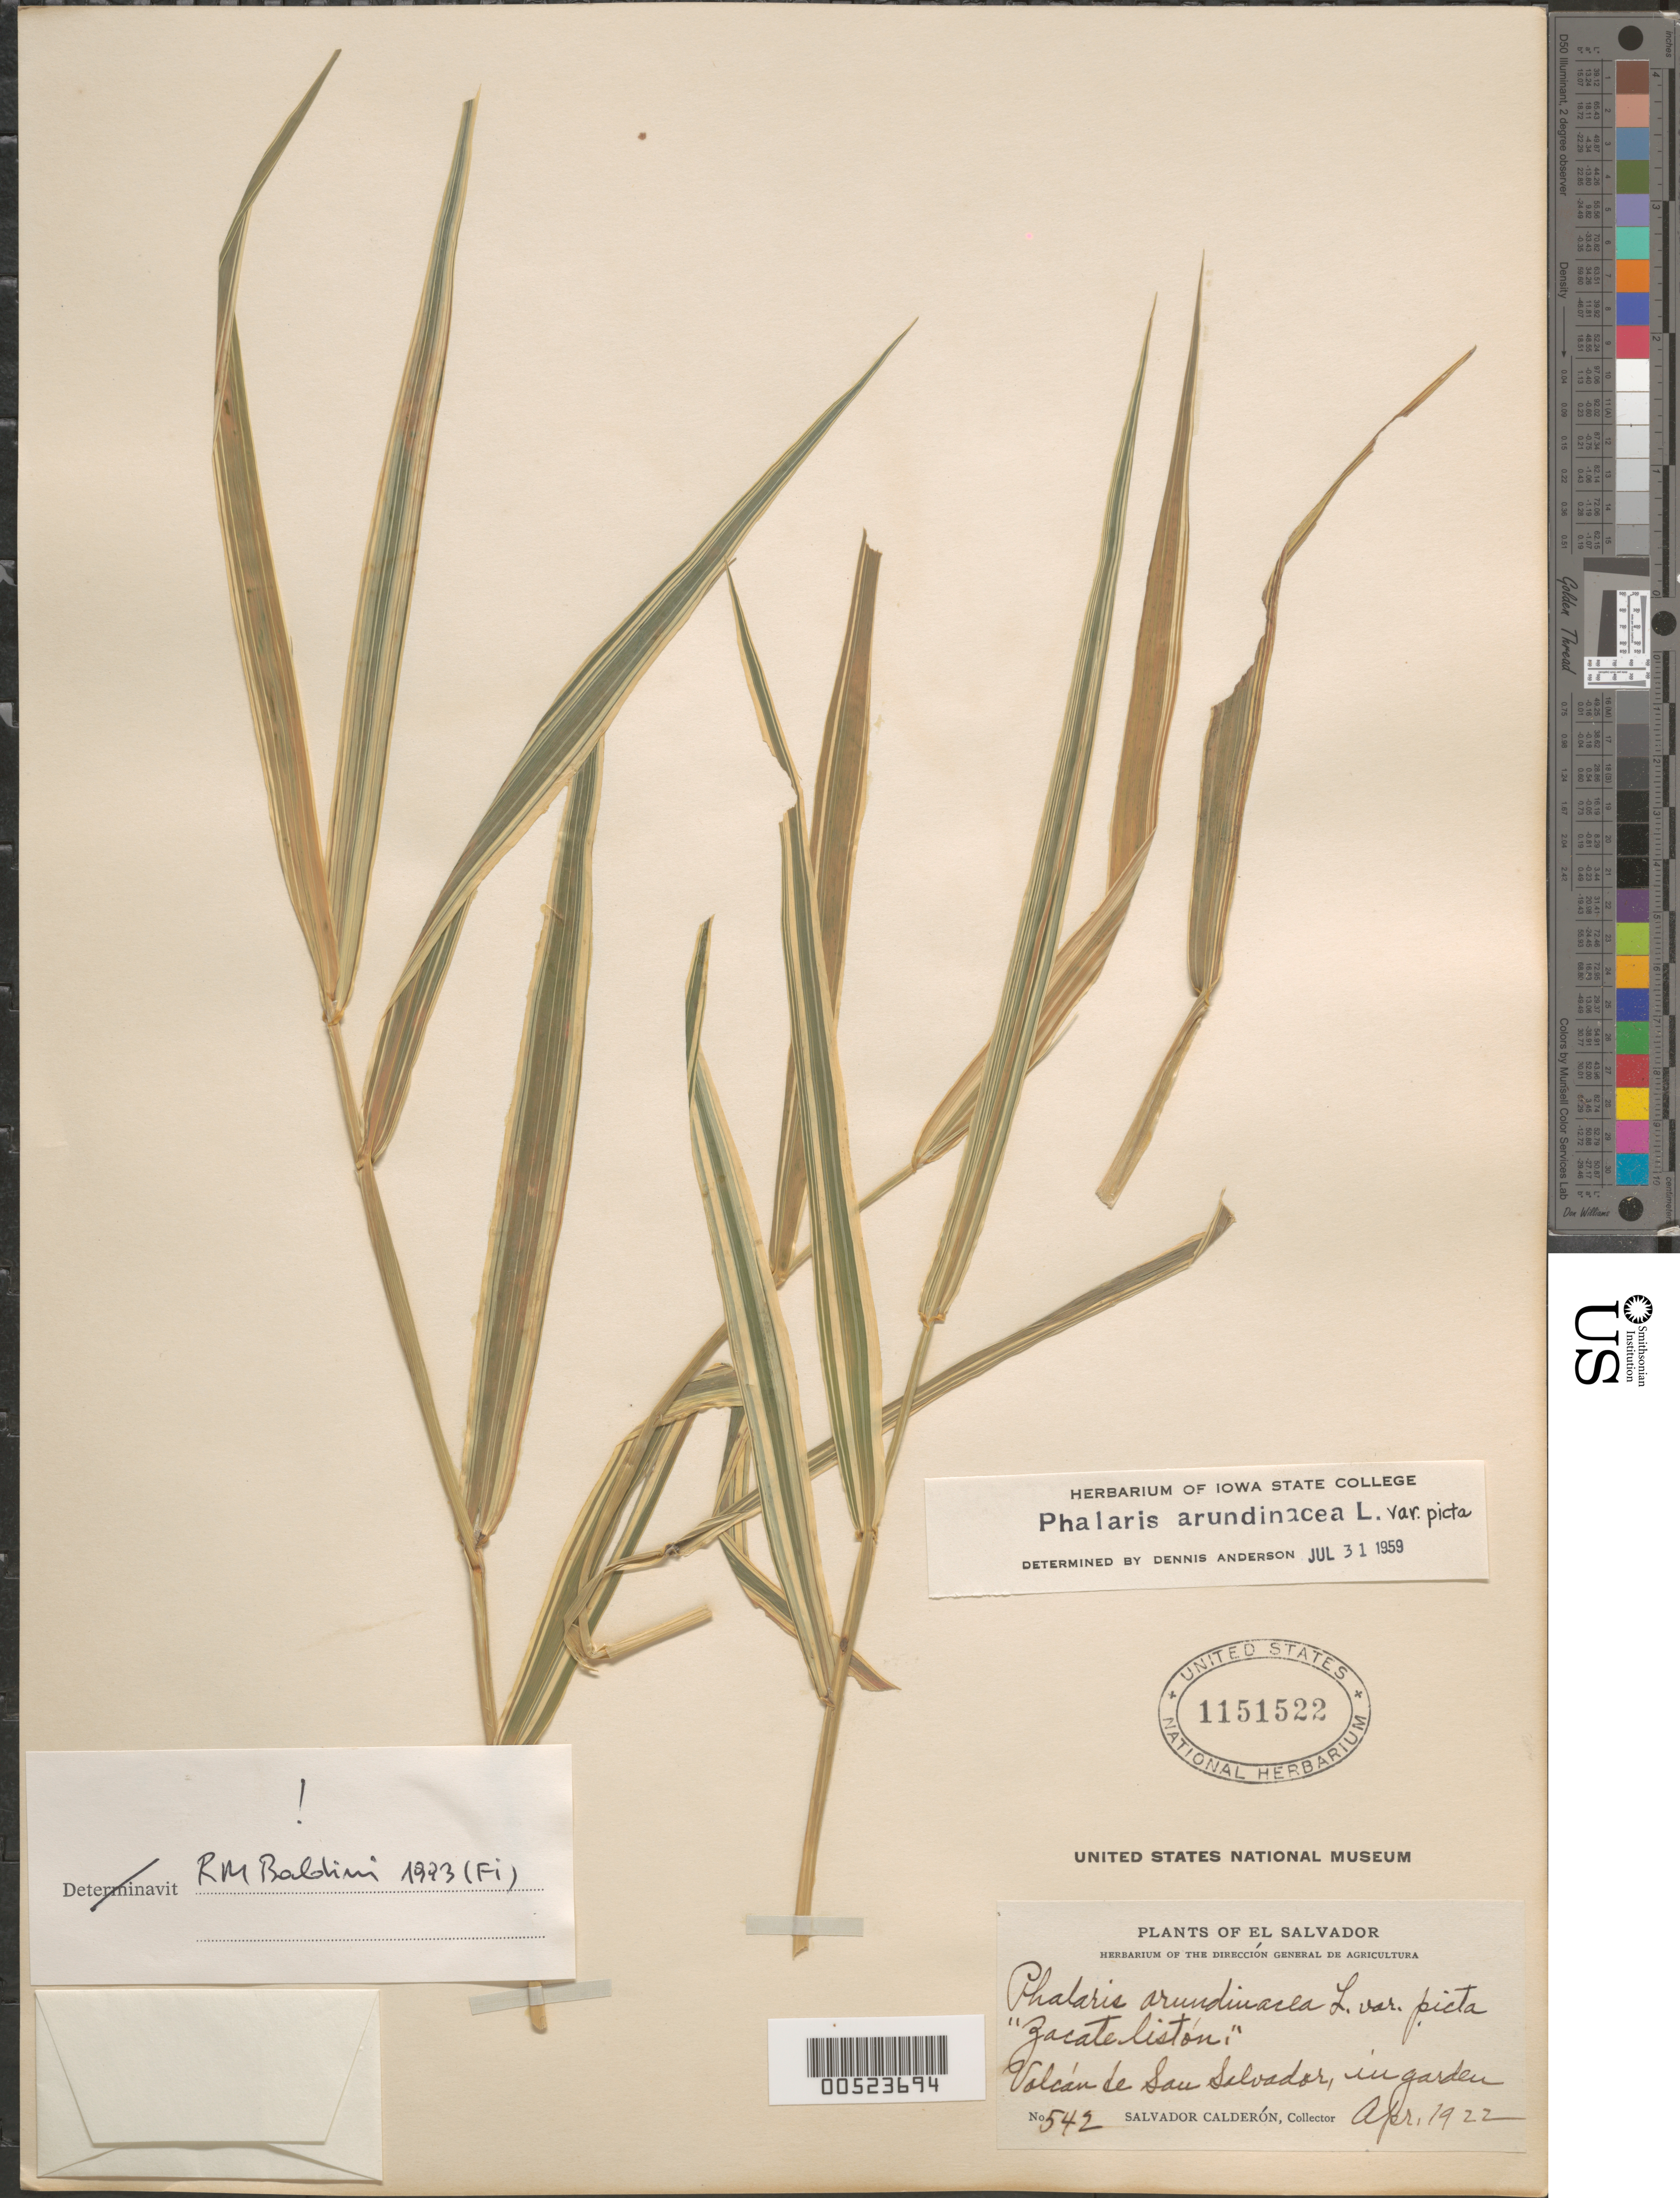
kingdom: Plantae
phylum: Tracheophyta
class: Liliopsida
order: Poales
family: Poaceae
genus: Phalaris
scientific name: Phalaris arundinacea var. picta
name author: Lam.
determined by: Anderson, D., (ISC), Iowa State University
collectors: S. Calderón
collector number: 542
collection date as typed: Apr 1922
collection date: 1922-04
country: El Salvador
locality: Volcán de San Salvador. In garden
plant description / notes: Common name: Zacate listón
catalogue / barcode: US 1151522